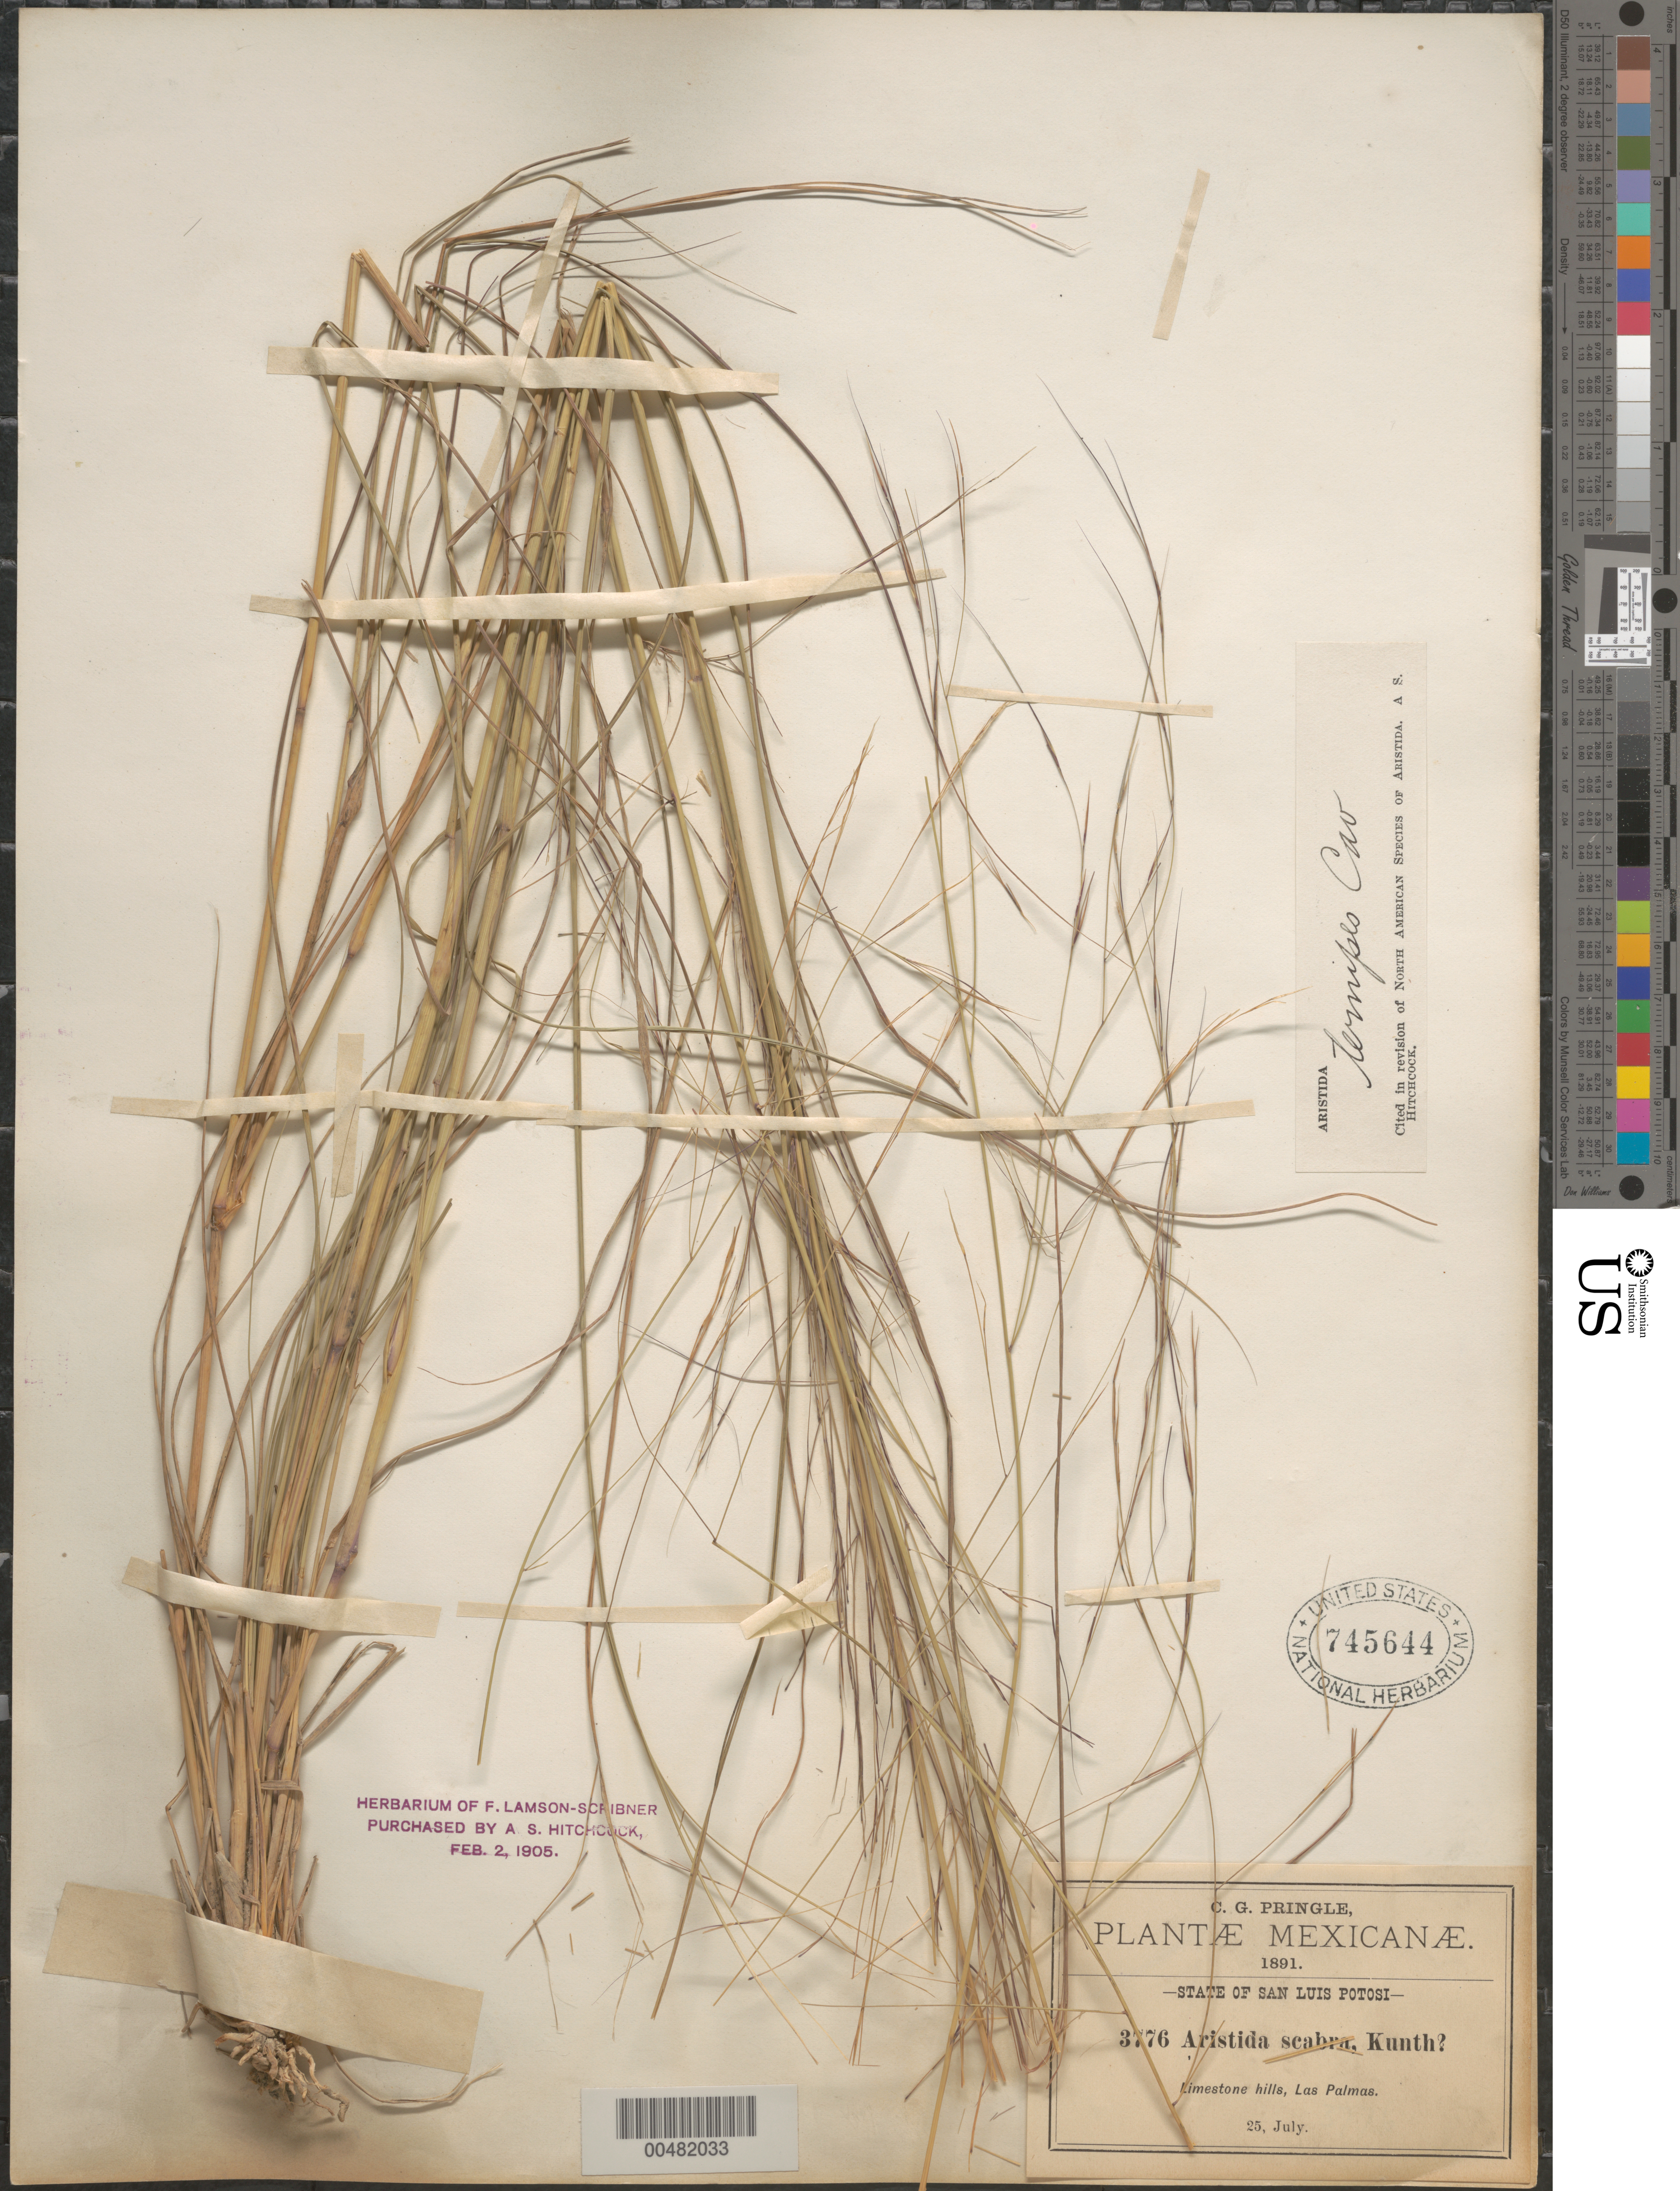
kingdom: Plantae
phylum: Tracheophyta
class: Liliopsida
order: Poales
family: Poaceae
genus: Aristida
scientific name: Aristida ternipes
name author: Cav.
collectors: C. G. Pringle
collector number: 3776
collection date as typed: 25 Jul 1891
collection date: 1891-07-25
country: Mexico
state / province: San Luis Potosi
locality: Las Palmas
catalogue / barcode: US 745644